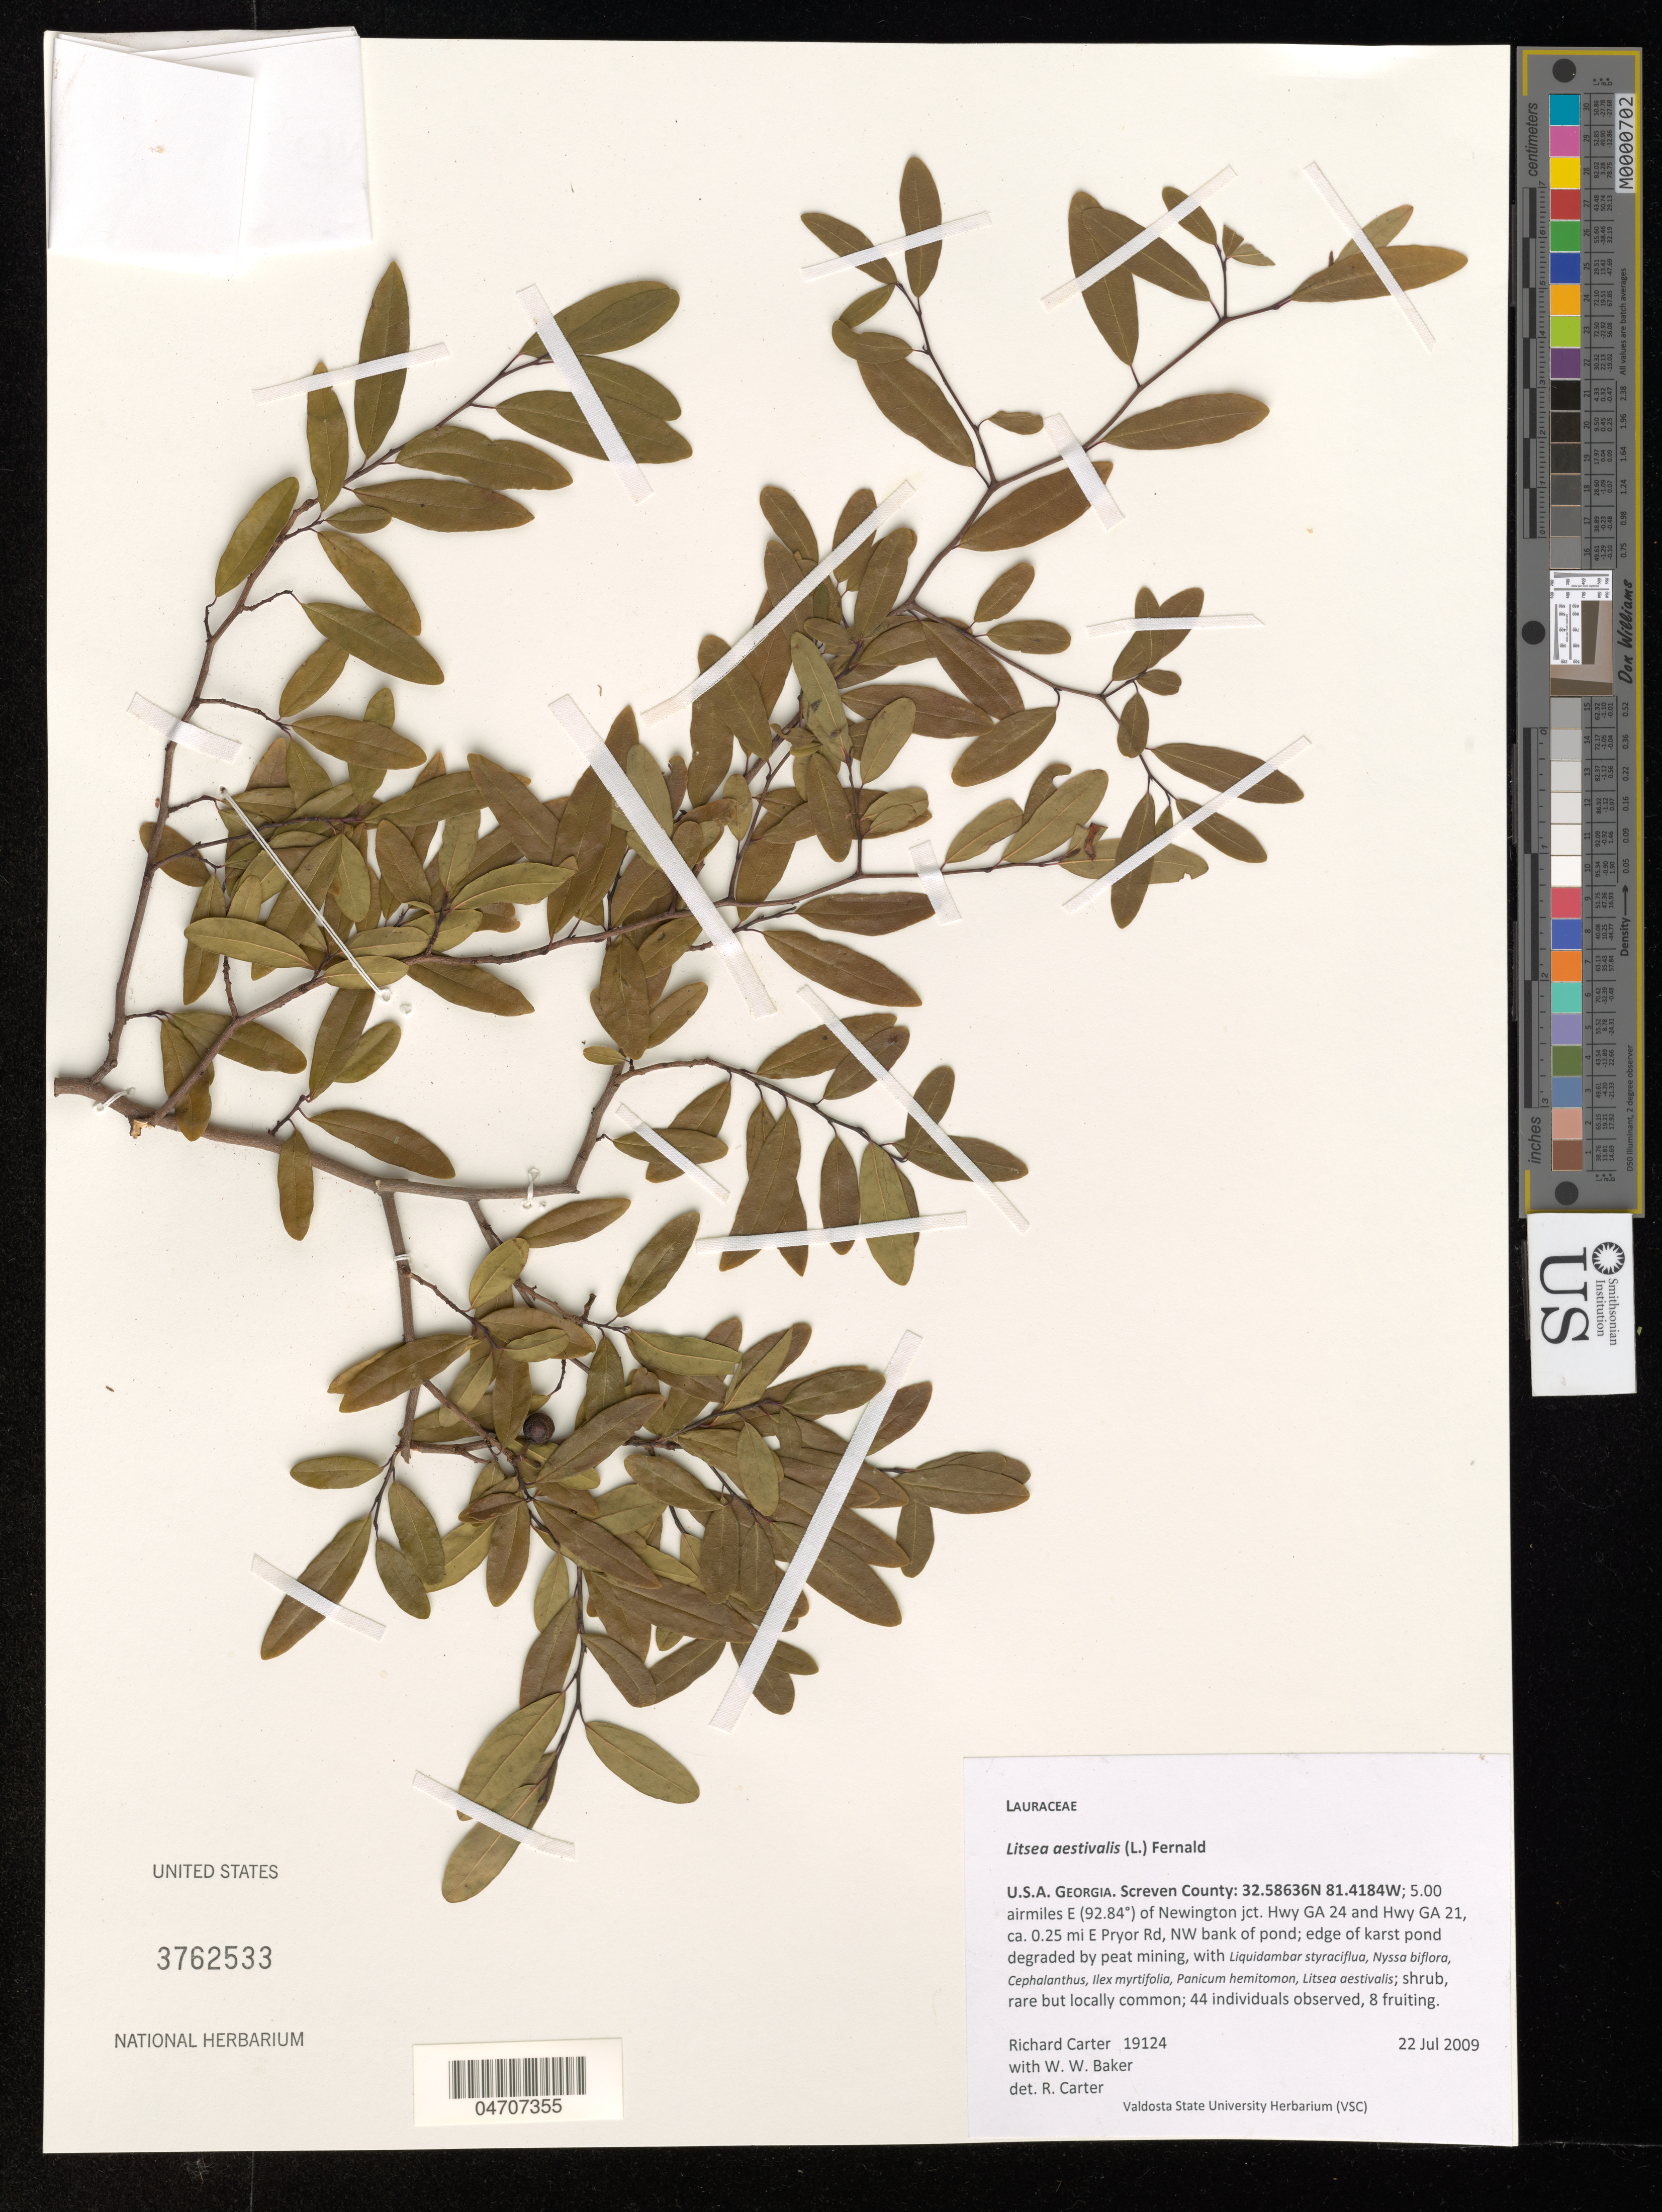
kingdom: Plantae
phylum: Tracheophyta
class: Magnoliopsida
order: Laurales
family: Lauraceae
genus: Litsea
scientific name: Litsea aestivalis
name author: (L.) Fernald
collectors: R. Carter & W. Baker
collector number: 19124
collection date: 2009-07-22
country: United States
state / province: Georgia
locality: Screven County: 5.00 airmiles E (92.84º) of Newington jct. Hwy GA 24 and Hwy GA 21, ca. 0.25 mi E Pryor Rd, NW bank of pond; edge of karst pond degraded by peat mining.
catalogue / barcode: US 3762533